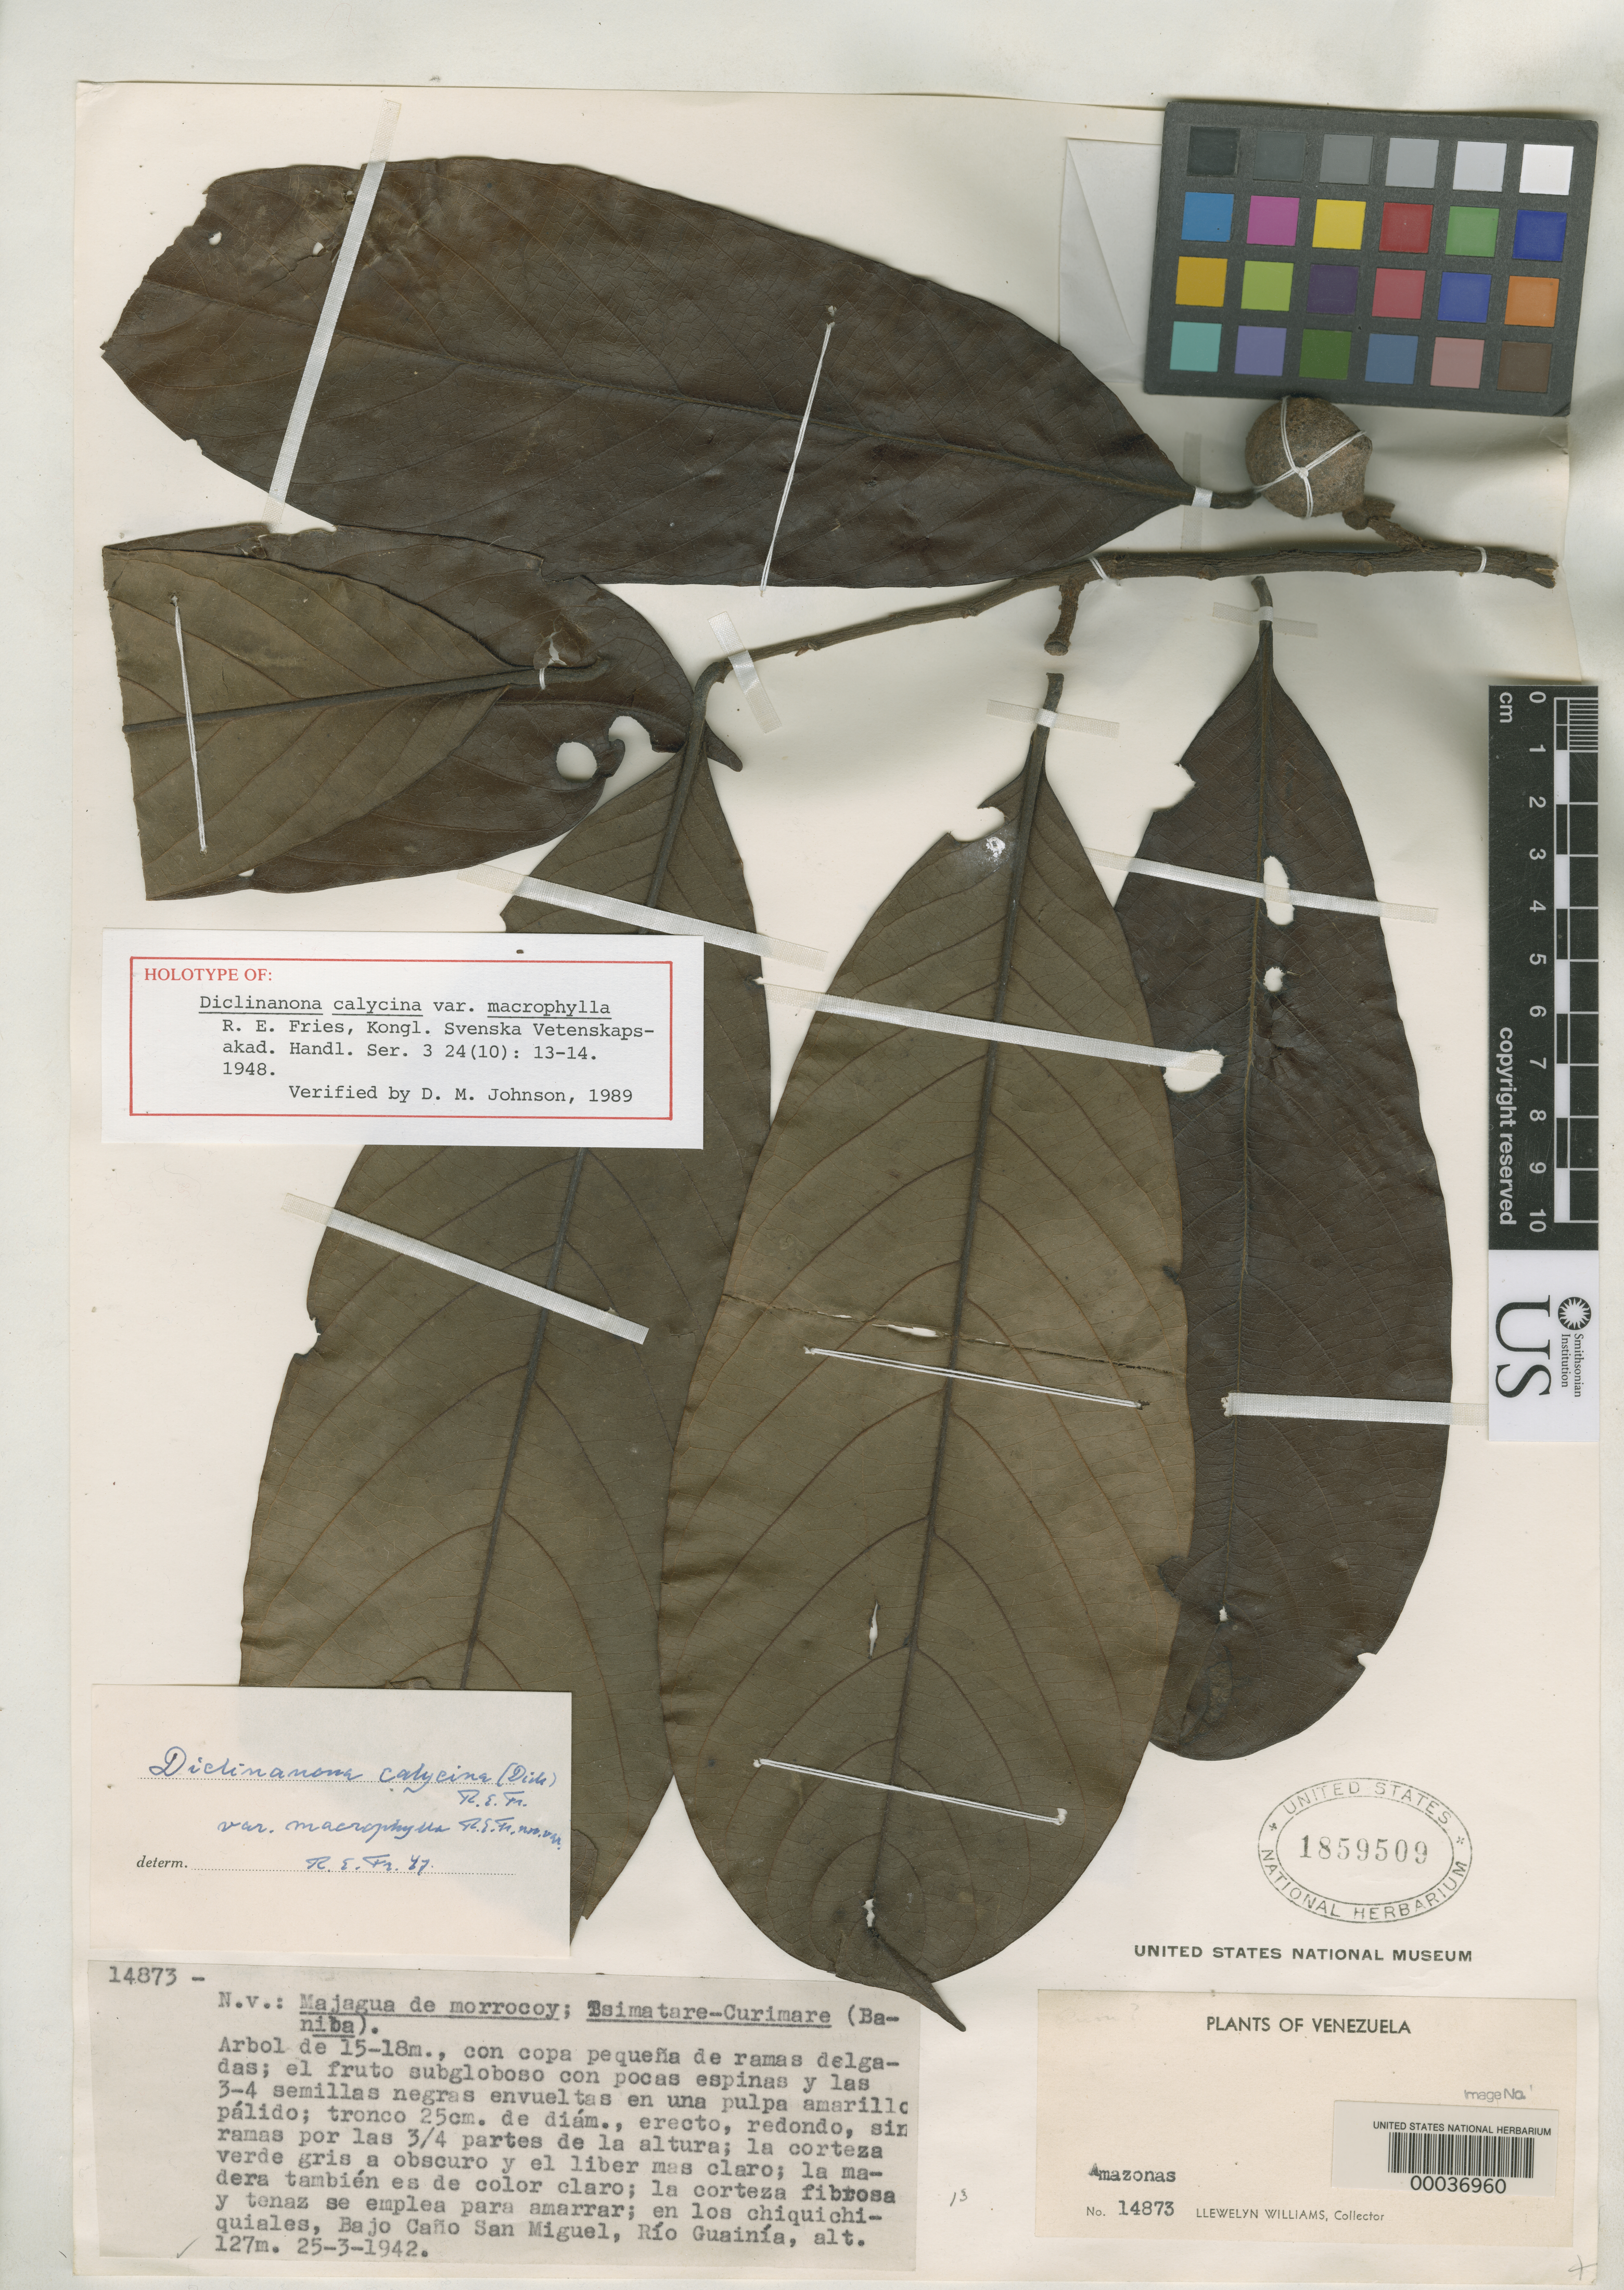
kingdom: Plantae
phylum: Tracheophyta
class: Magnoliopsida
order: Magnoliales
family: Annonaceae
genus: Diclinanona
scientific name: Diclinanona calycina var. macrophylla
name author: R.E. Fr.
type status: Holotype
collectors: Ll. Williams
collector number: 14873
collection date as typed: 27 Mar 1942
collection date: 1942-03-27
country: Venezuela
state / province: Amazonas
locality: Brjo Canosan Miguel, Rio Guainia.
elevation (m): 127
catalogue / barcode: US 1859509